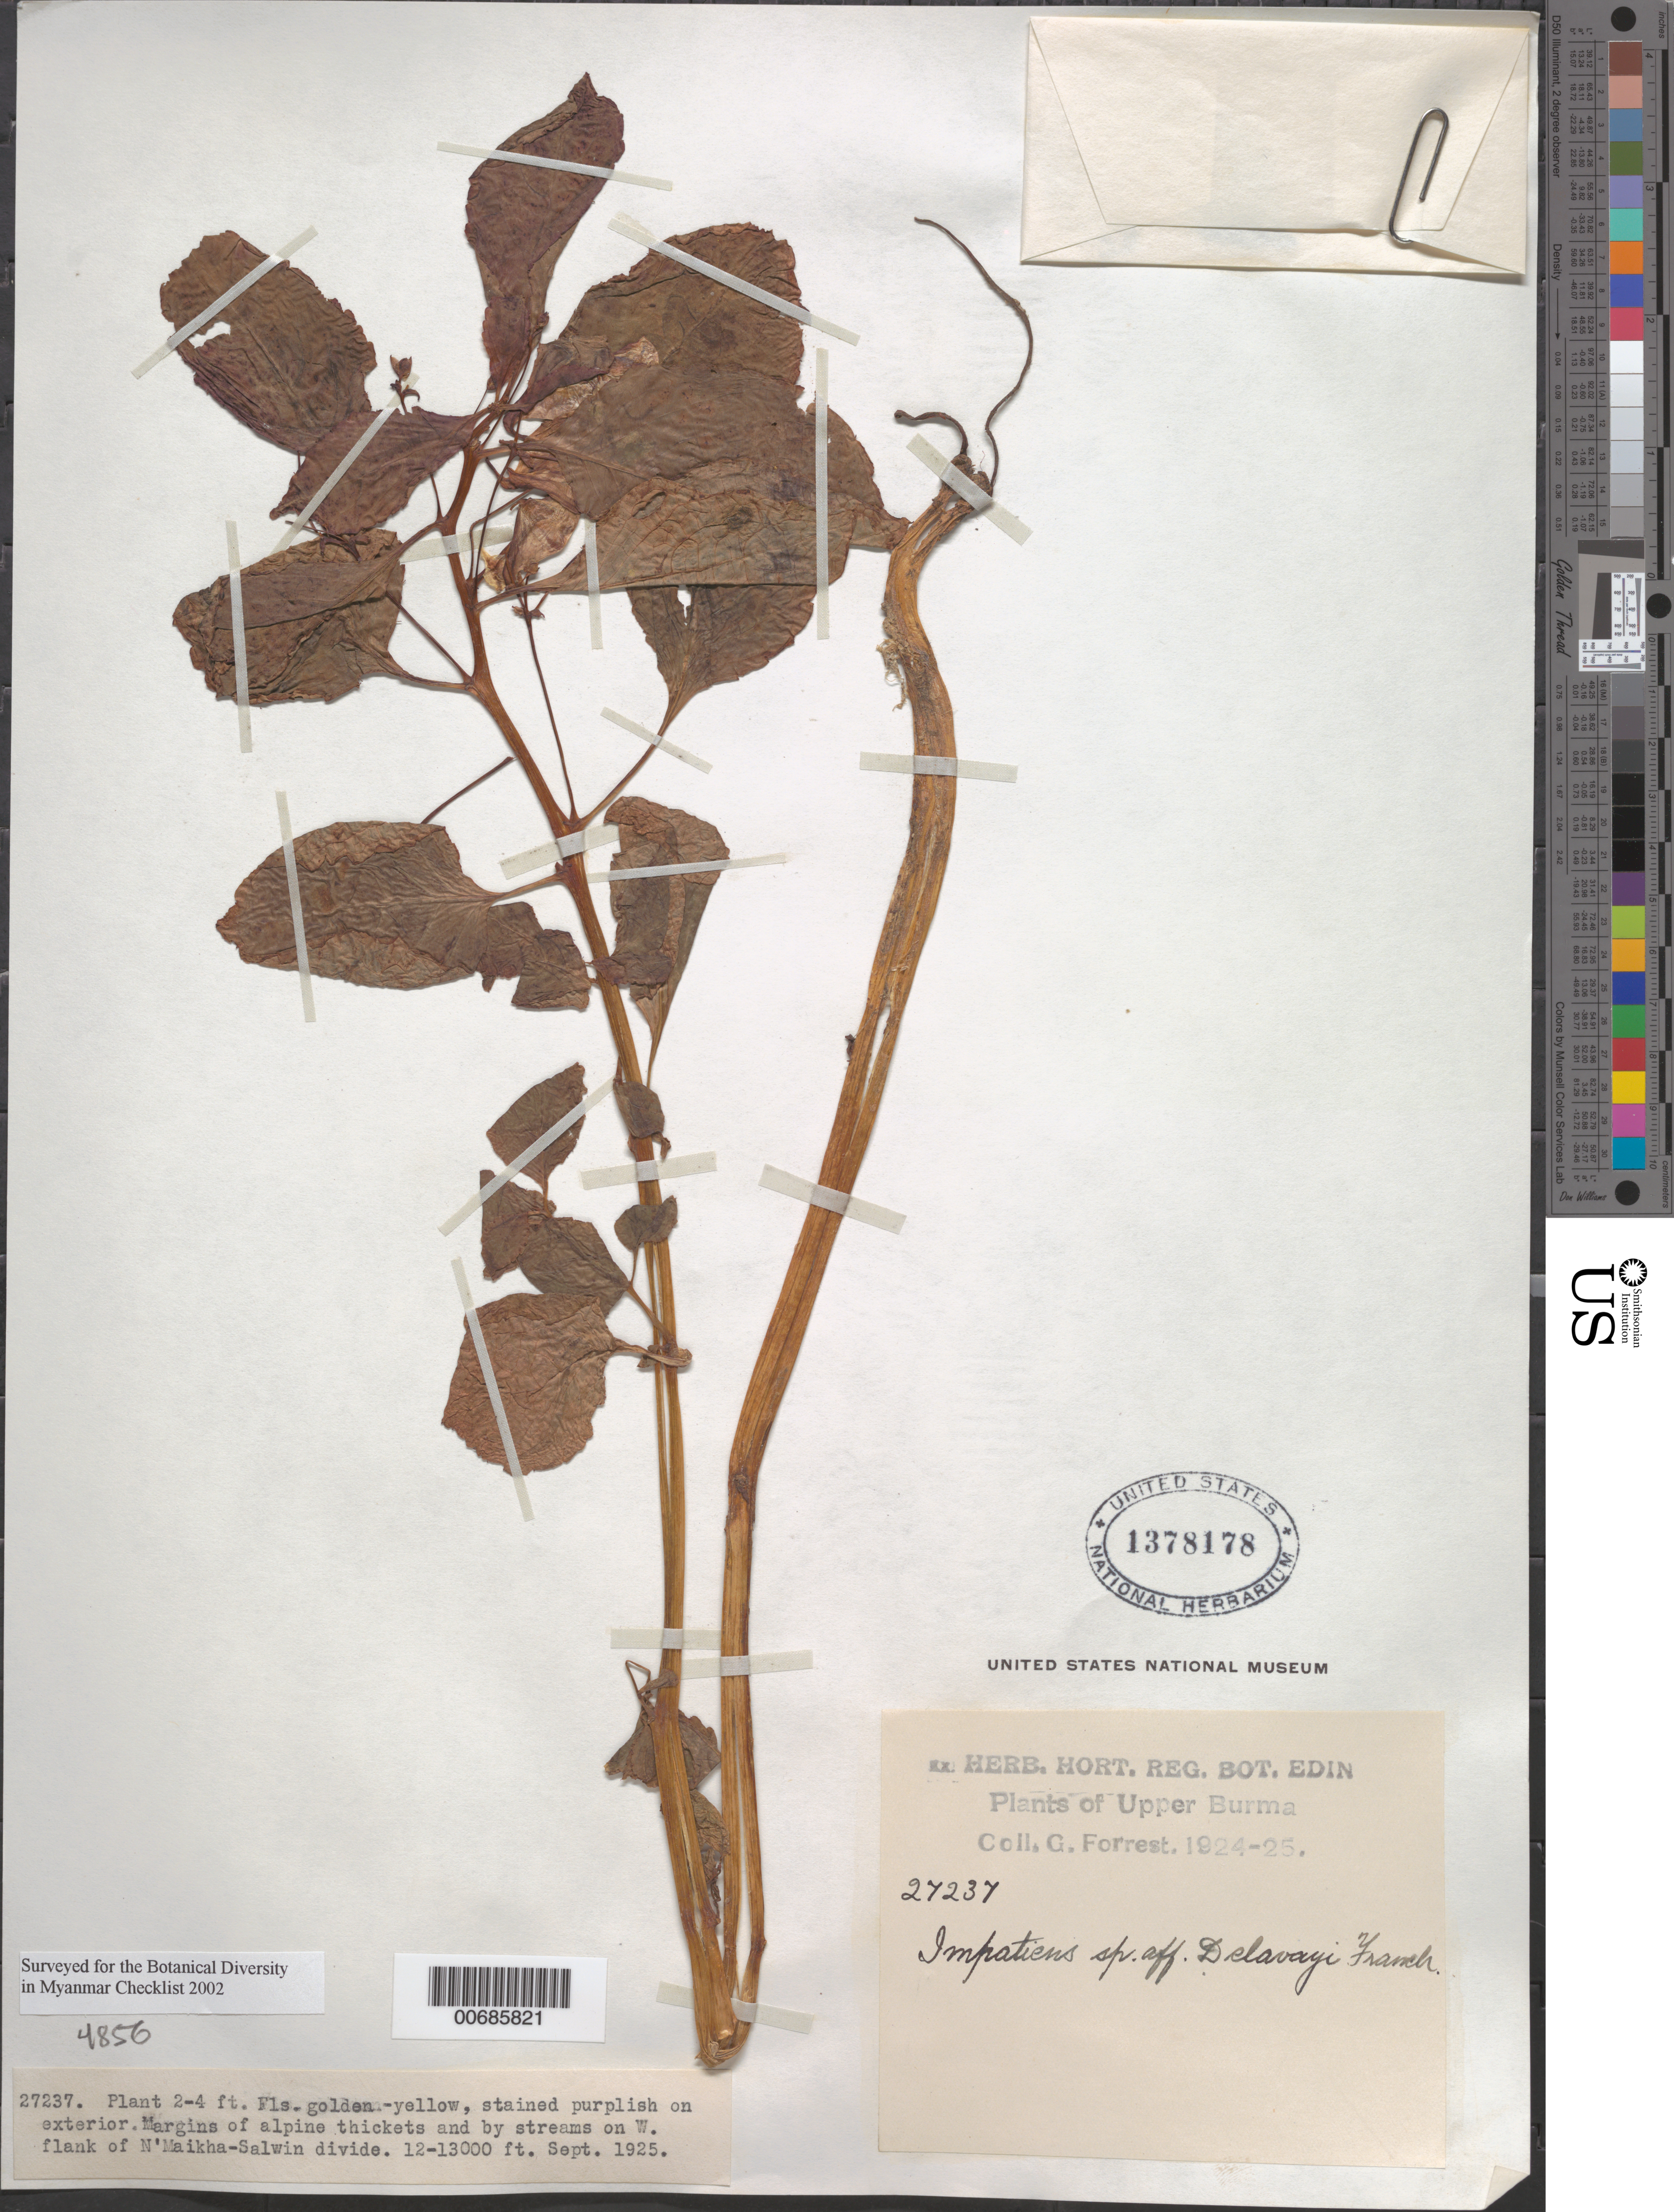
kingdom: Plantae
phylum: Tracheophyta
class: Magnoliopsida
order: Ericales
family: Balsaminaceae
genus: Impatiens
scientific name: Impatiens delavayi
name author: Franch.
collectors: G. Forrest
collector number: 27237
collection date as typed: Sep 1925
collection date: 1925-09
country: Myanmar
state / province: Kachin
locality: N'Maikha-Salwin Divide, W flank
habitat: Margins of alpine thickets and streams, W flank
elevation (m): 3658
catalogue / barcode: US 1378178